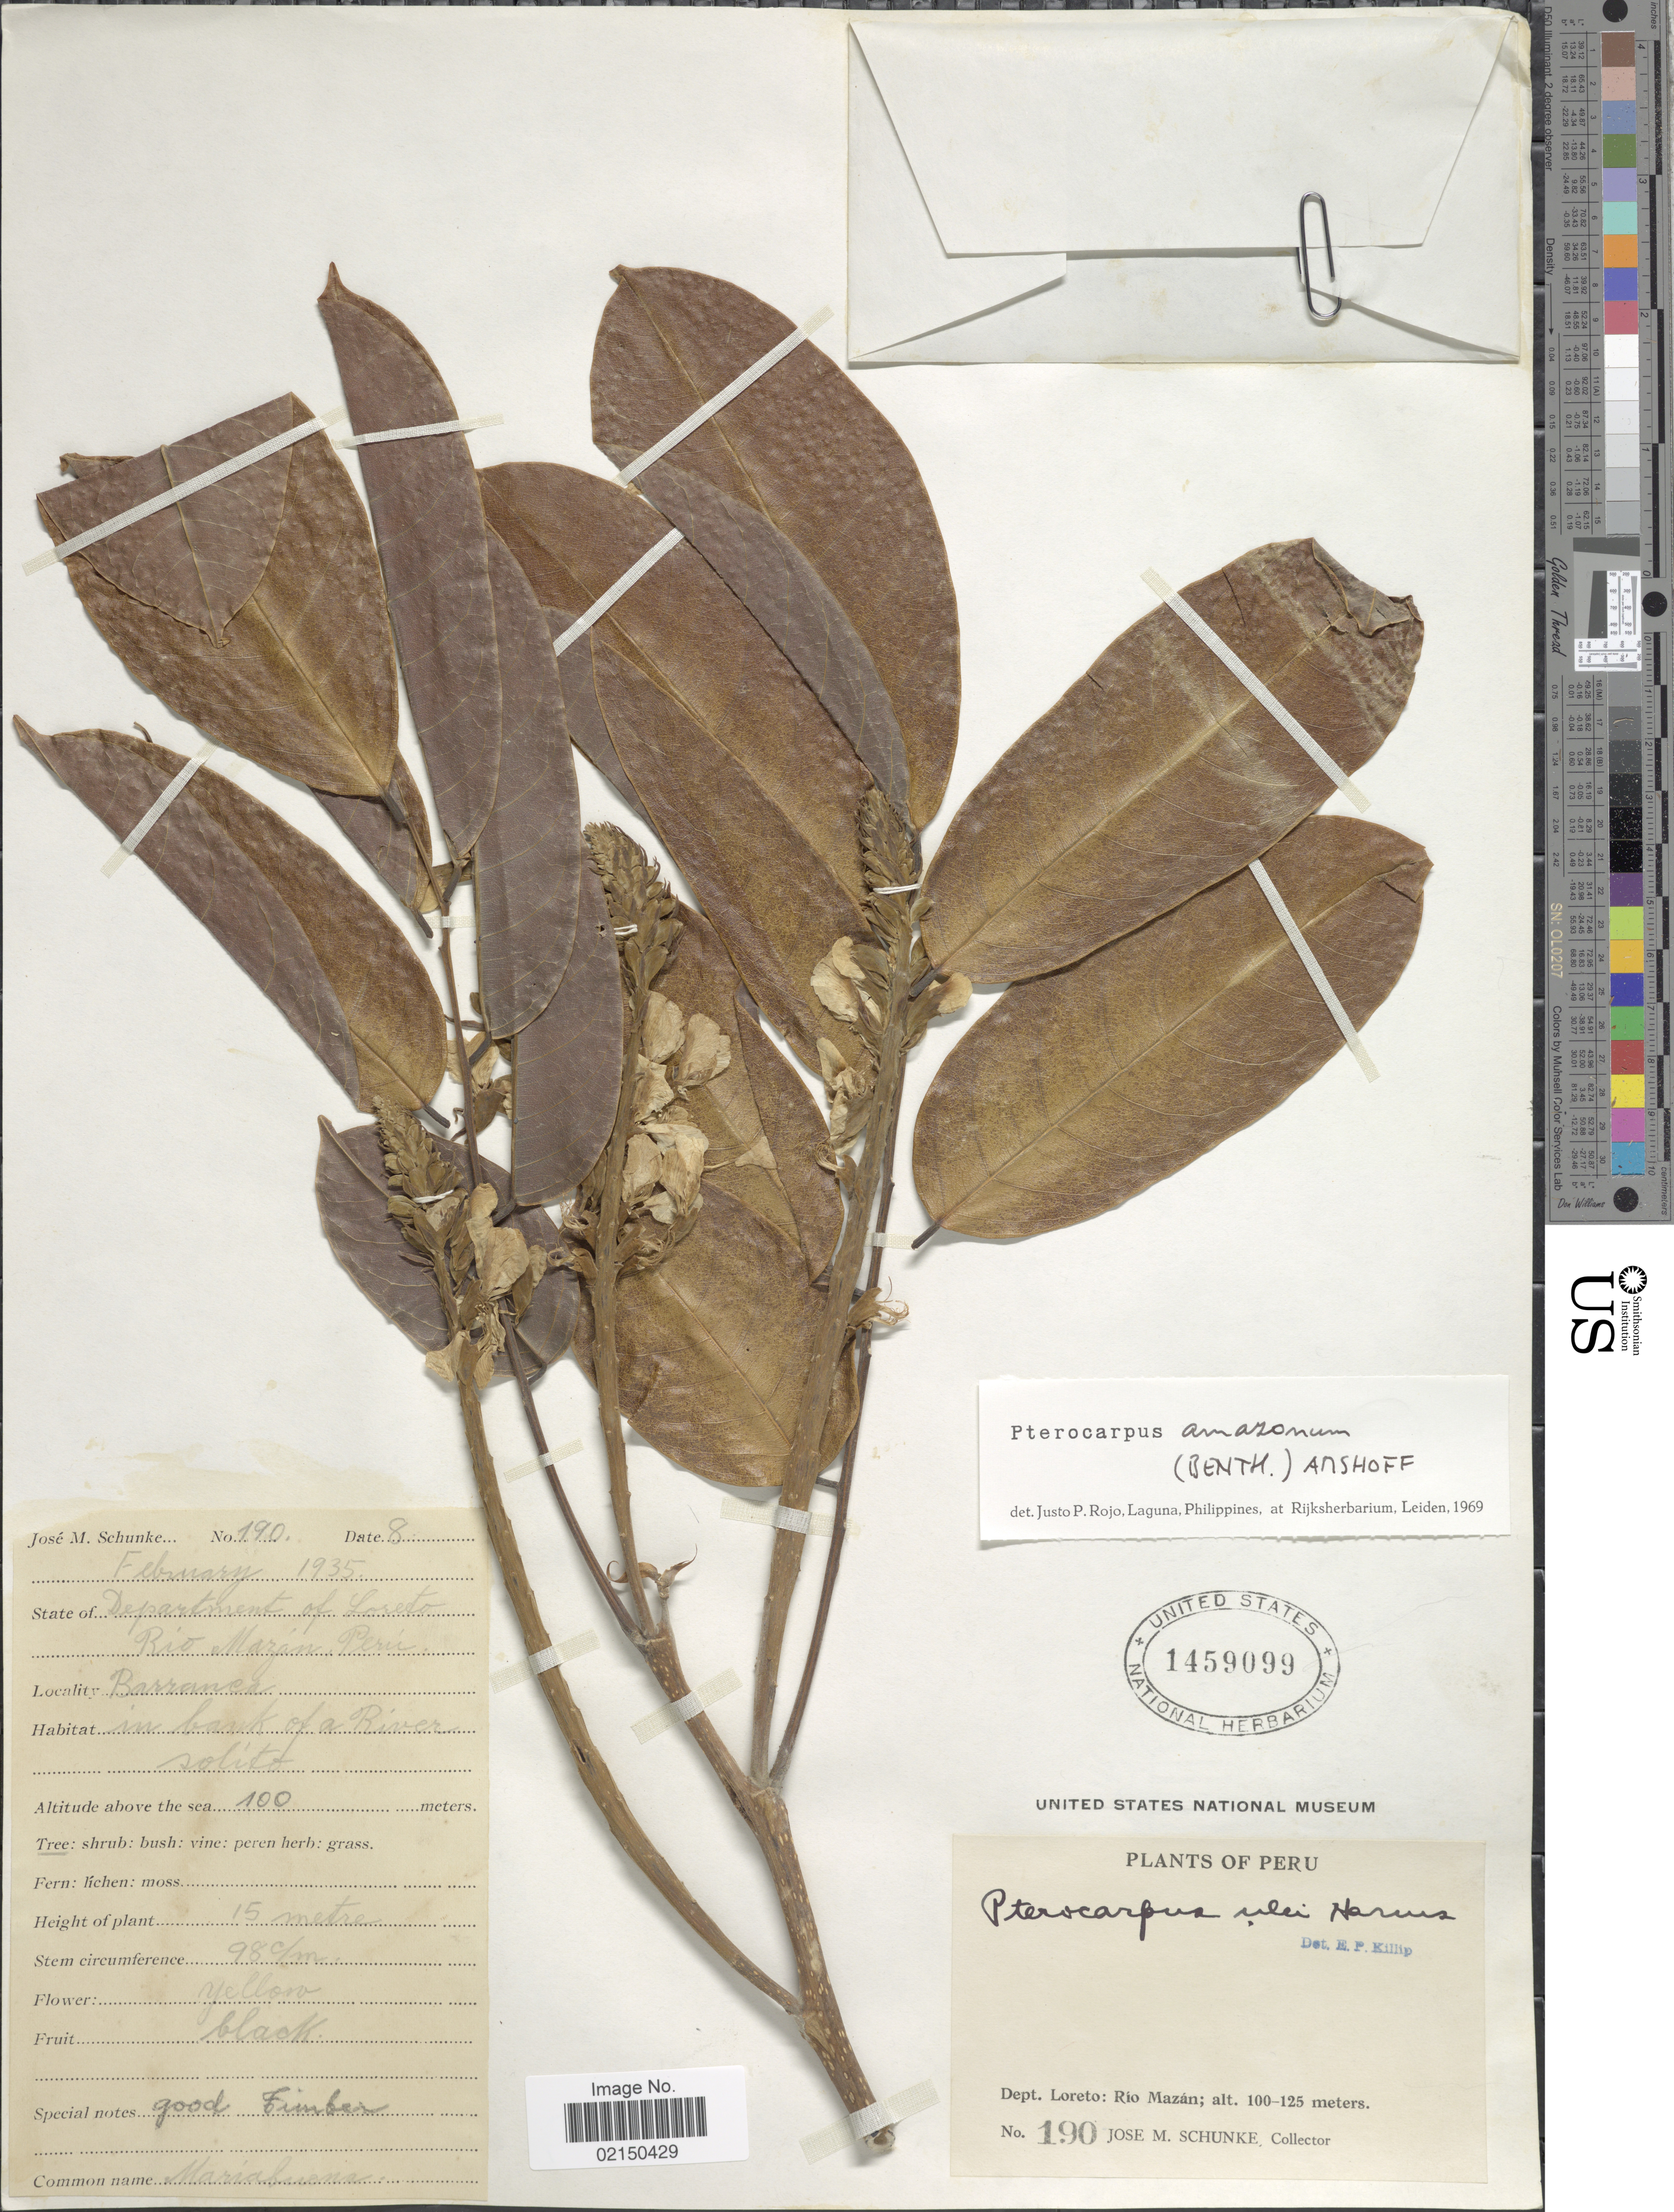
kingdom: Plantae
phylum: Tracheophyta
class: Magnoliopsida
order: Fabales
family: Fabaceae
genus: Pterocarpus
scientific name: Pterocarpus amazonum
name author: (Benth.) Amshoff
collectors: J. M. Schunke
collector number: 190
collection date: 1935-02-08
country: Peru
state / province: Loreto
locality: Río Mazán, Barranca, in bank of a river solito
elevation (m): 100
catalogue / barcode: US 1459099